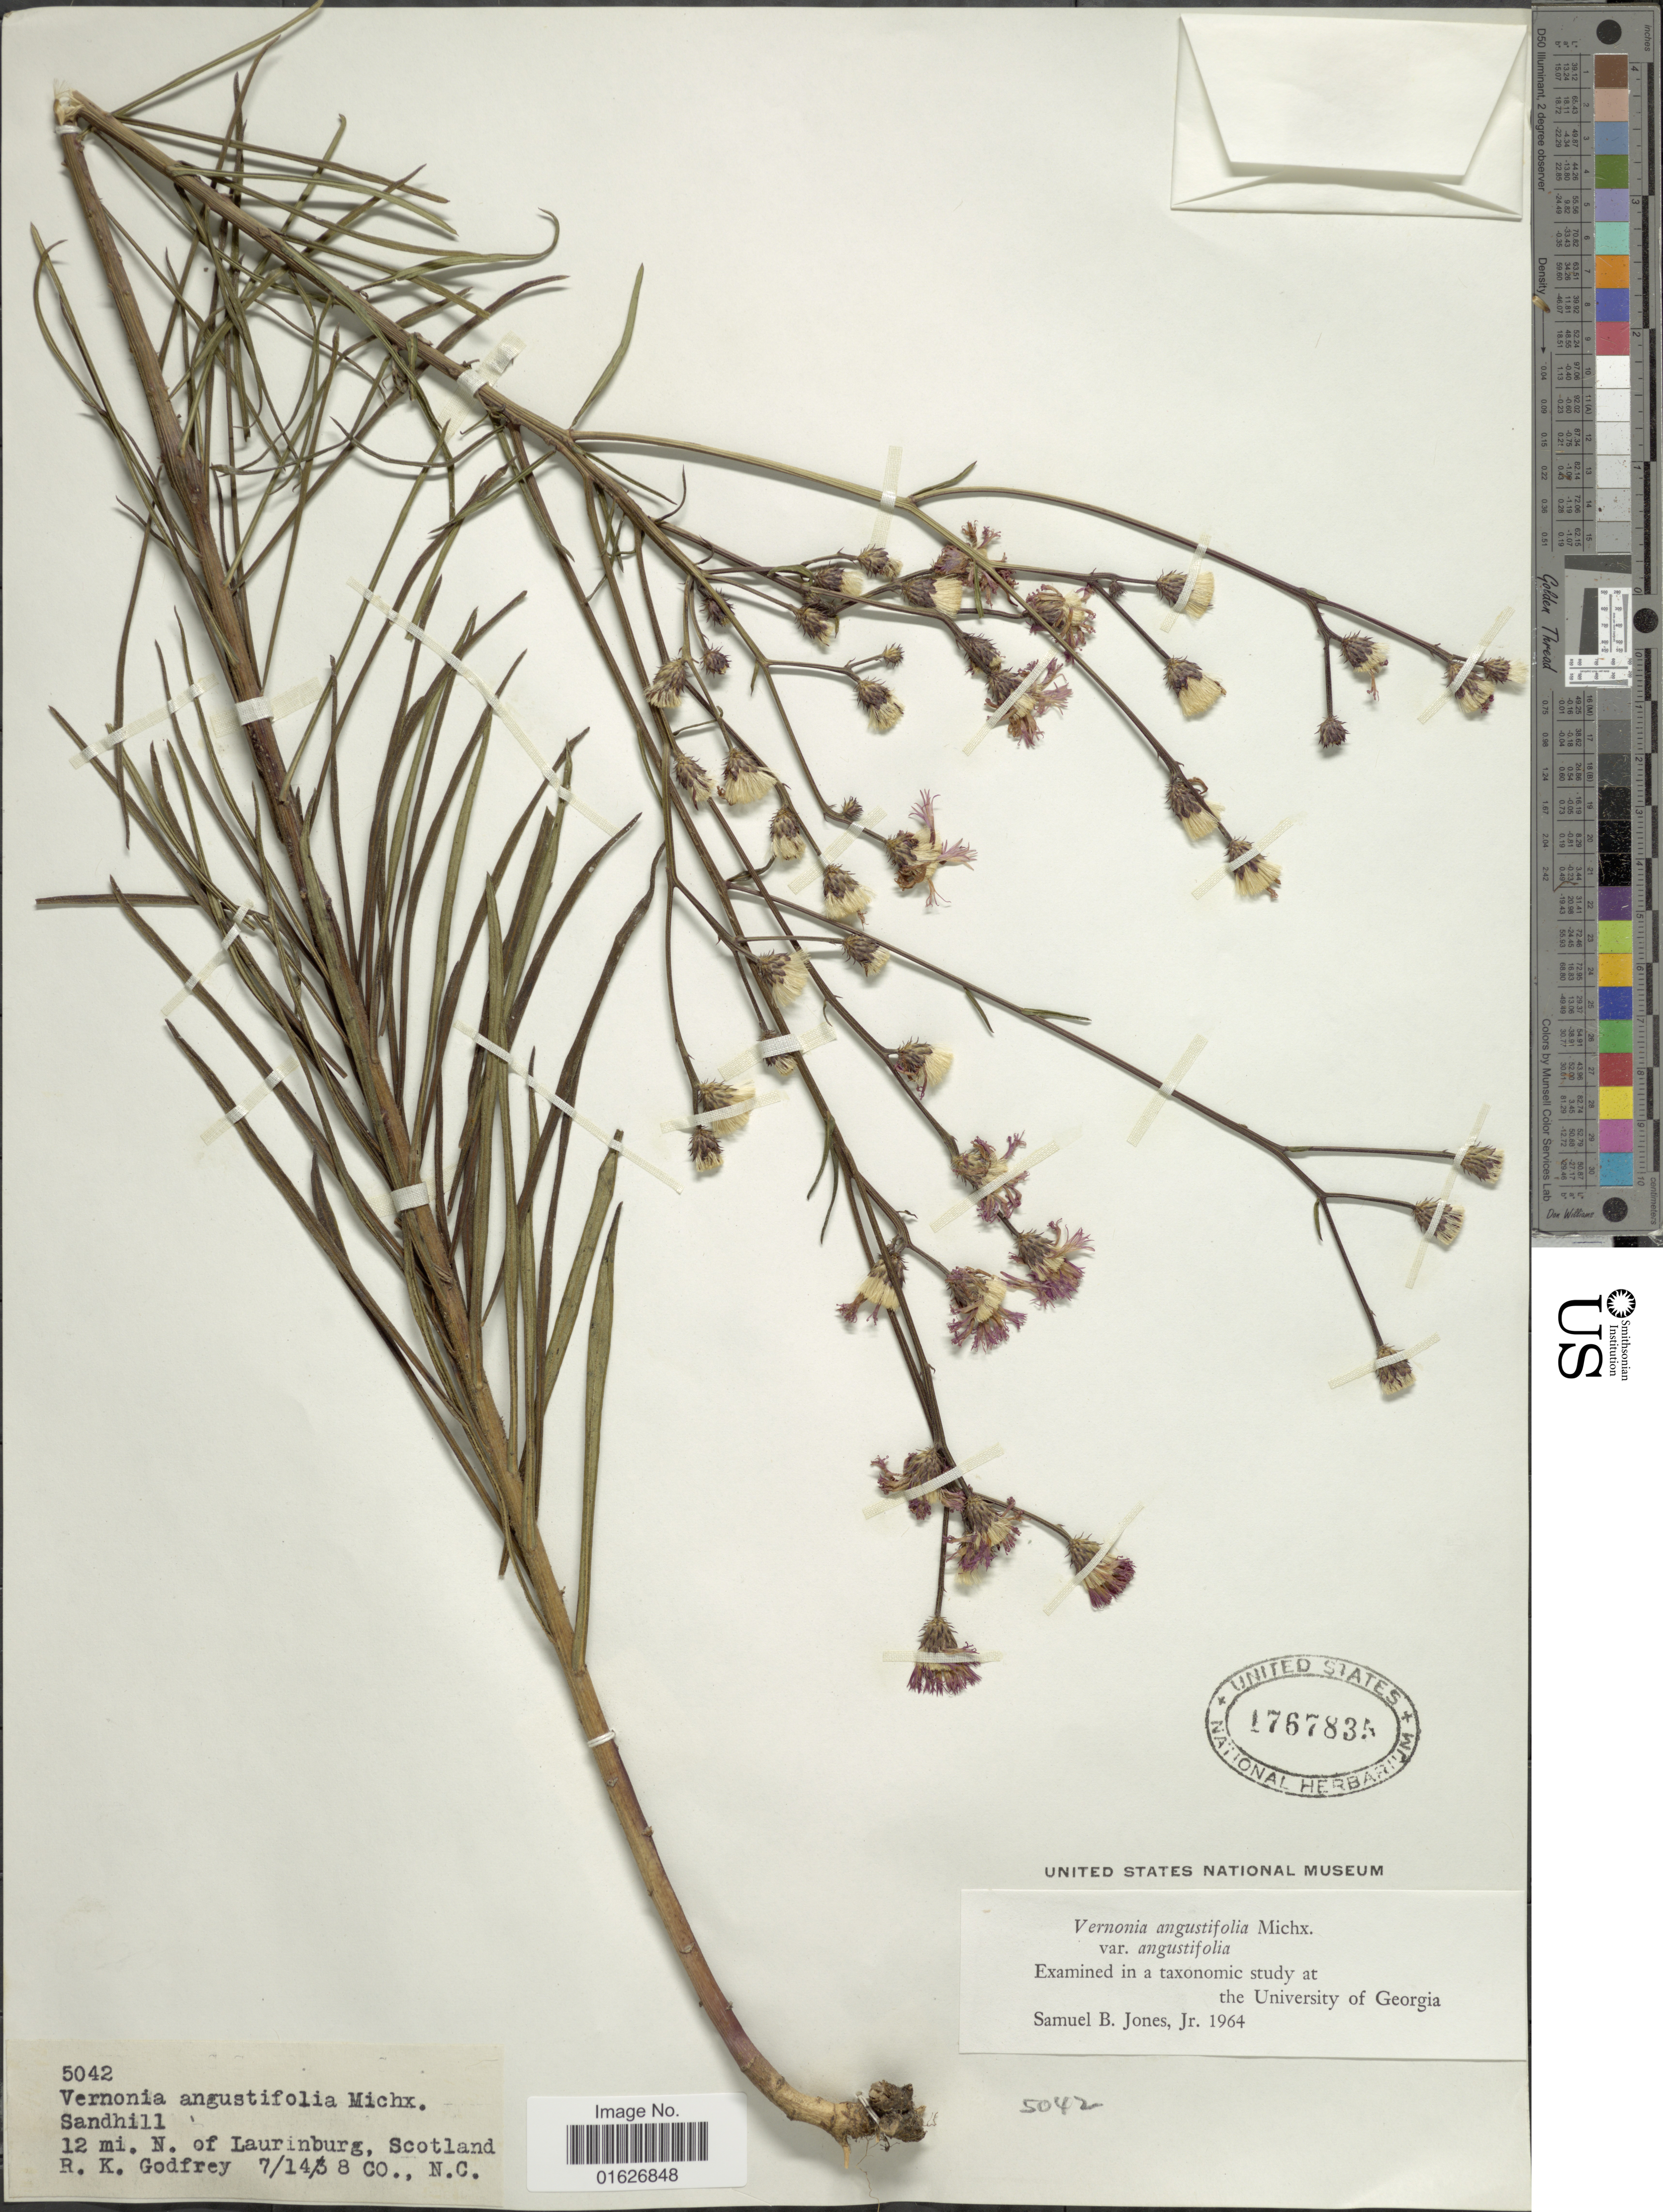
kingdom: Plantae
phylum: Tracheophyta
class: Magnoliopsida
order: Asterales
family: Asteraceae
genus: Vernonia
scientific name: Vernonia angustifolia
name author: Michx.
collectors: R. K. Godfrey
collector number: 5042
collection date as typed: Transcribed d/m/y: 14/7/38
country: United Kingdom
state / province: Scotland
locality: Sandhill, 12 mi. N. of Laurinburg, Co., N.C.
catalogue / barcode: US 1767835